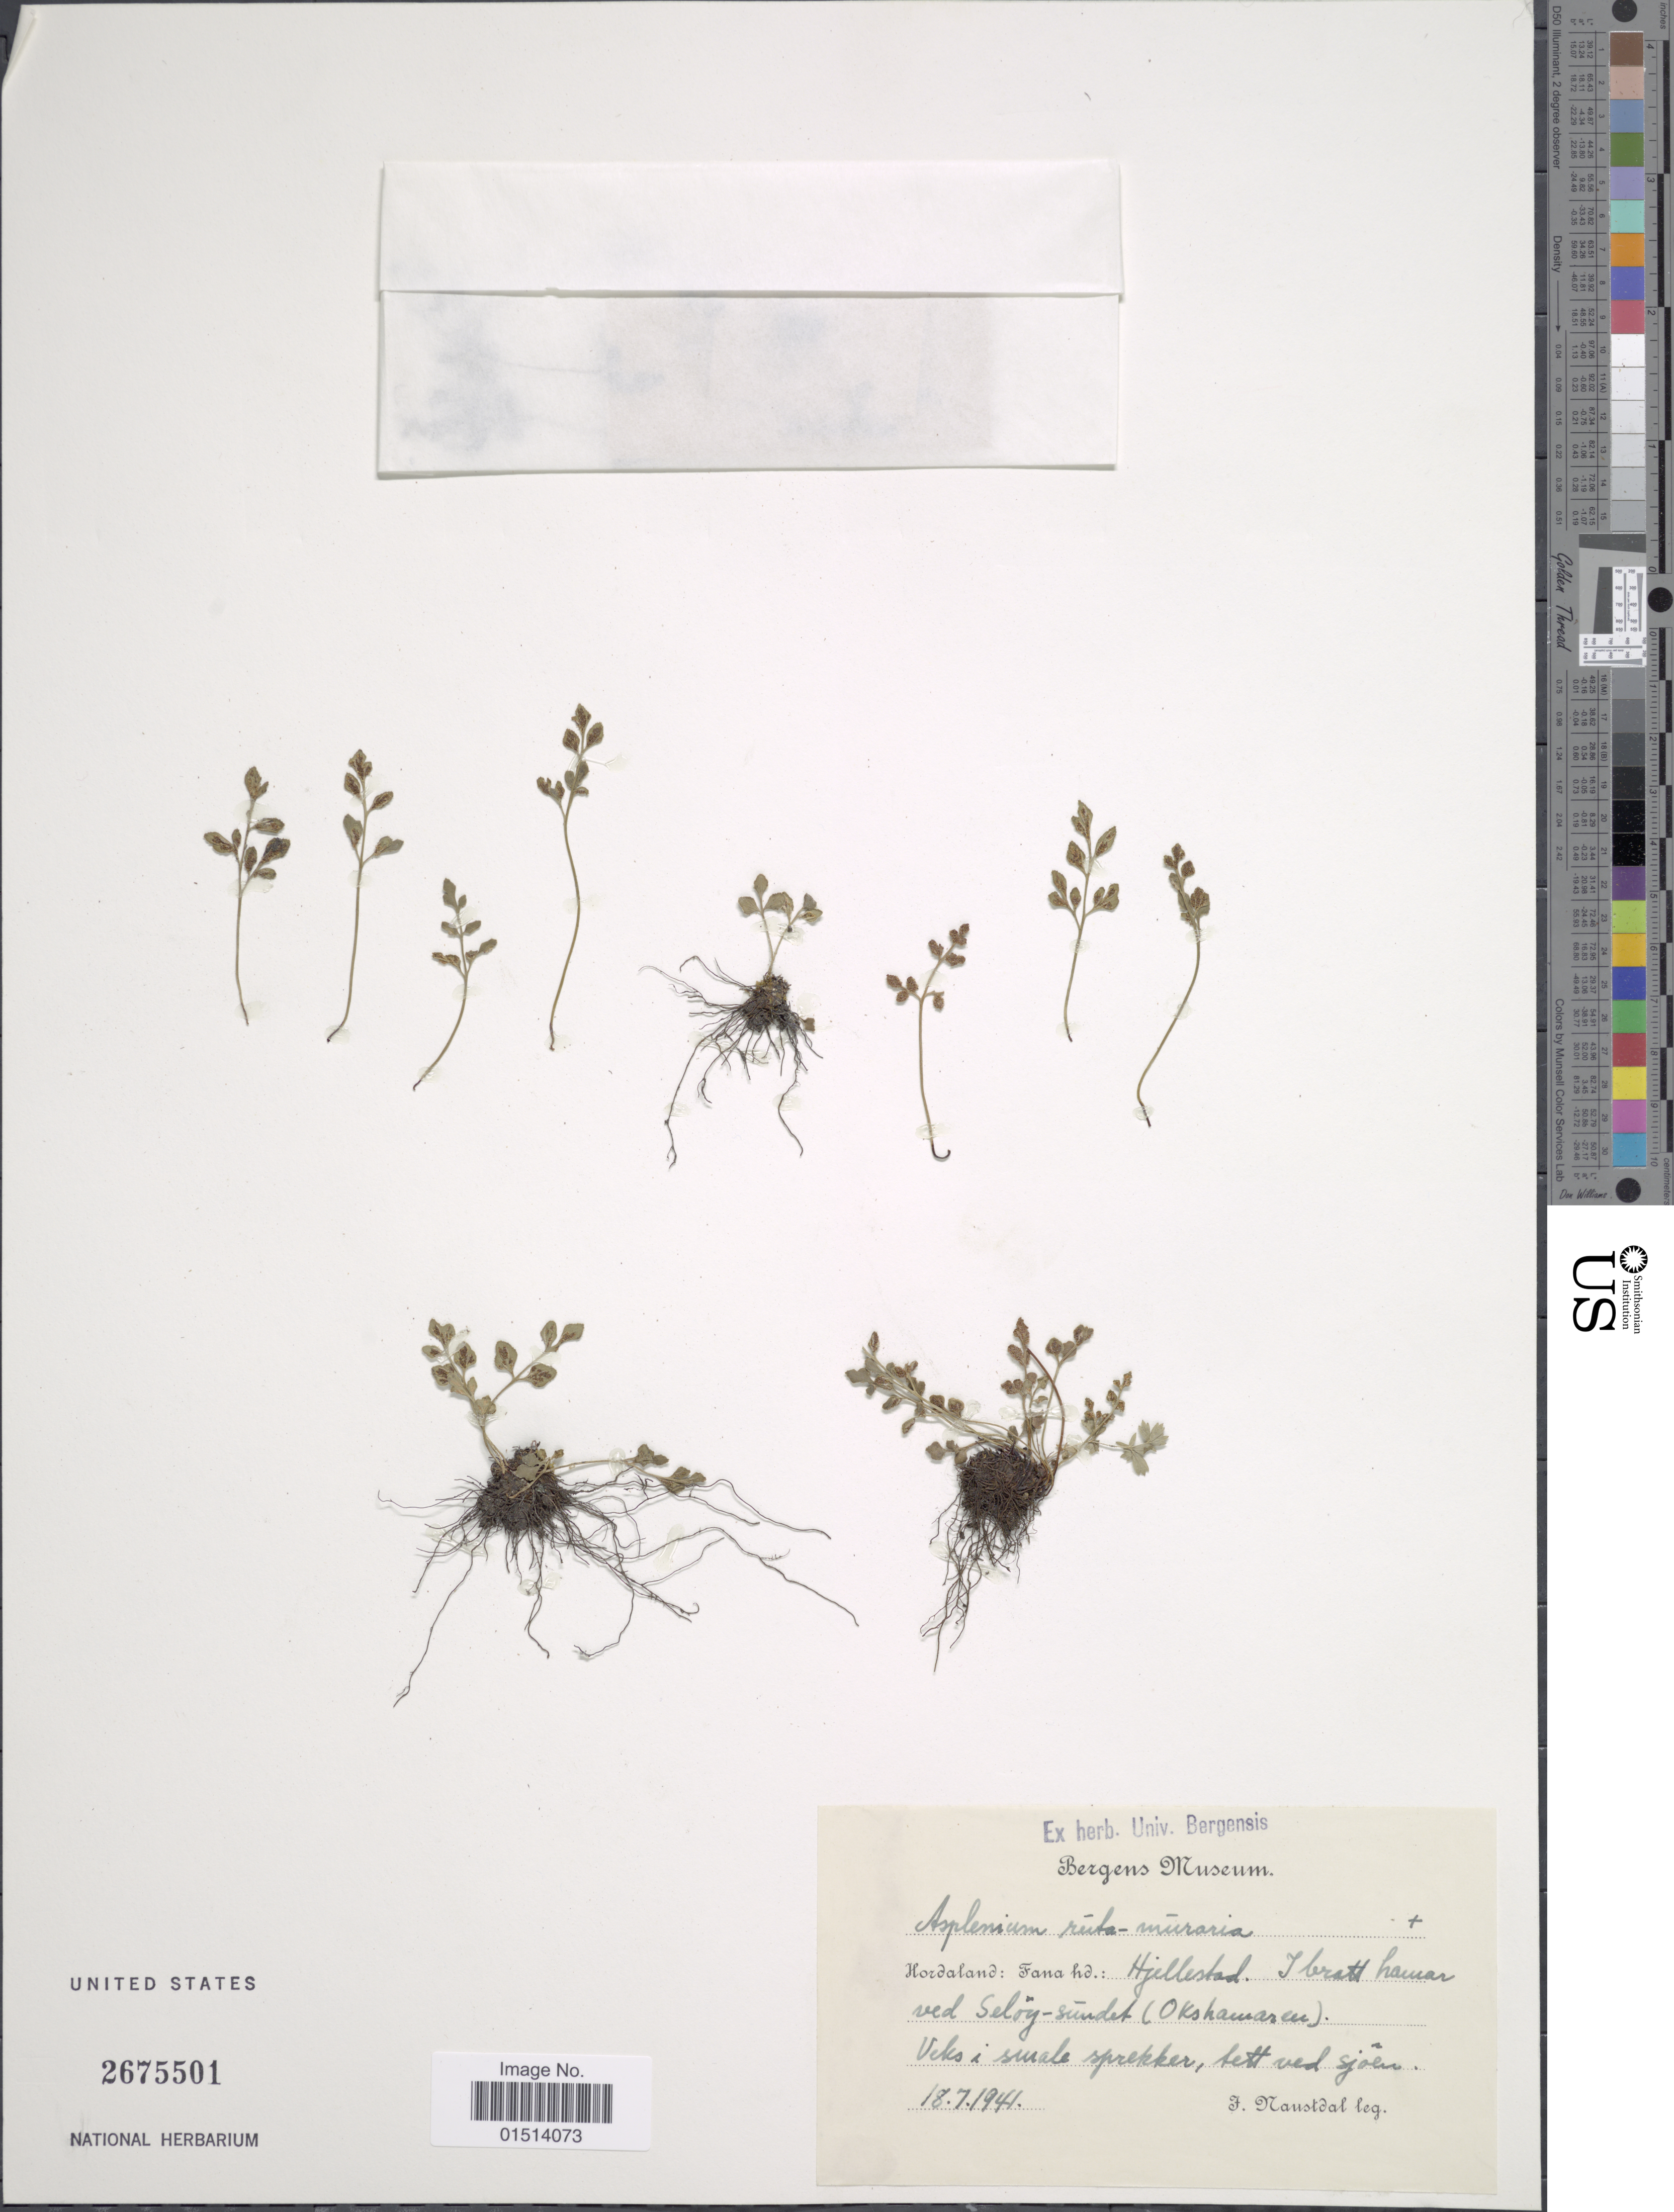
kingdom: Plantae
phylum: Tracheophyta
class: Polypodiopsida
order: Polypodiales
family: Aspleniaceae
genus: Asplenium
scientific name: Asplenium ruta-muraria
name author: L.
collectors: J. Naustdal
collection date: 1944-07-18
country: Norway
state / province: Hordaland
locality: Hordaland: Fana hd.: Hjellestad, Ibratt hauar ved Seloy-Sundet (Okshawareu)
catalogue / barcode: US 2675501